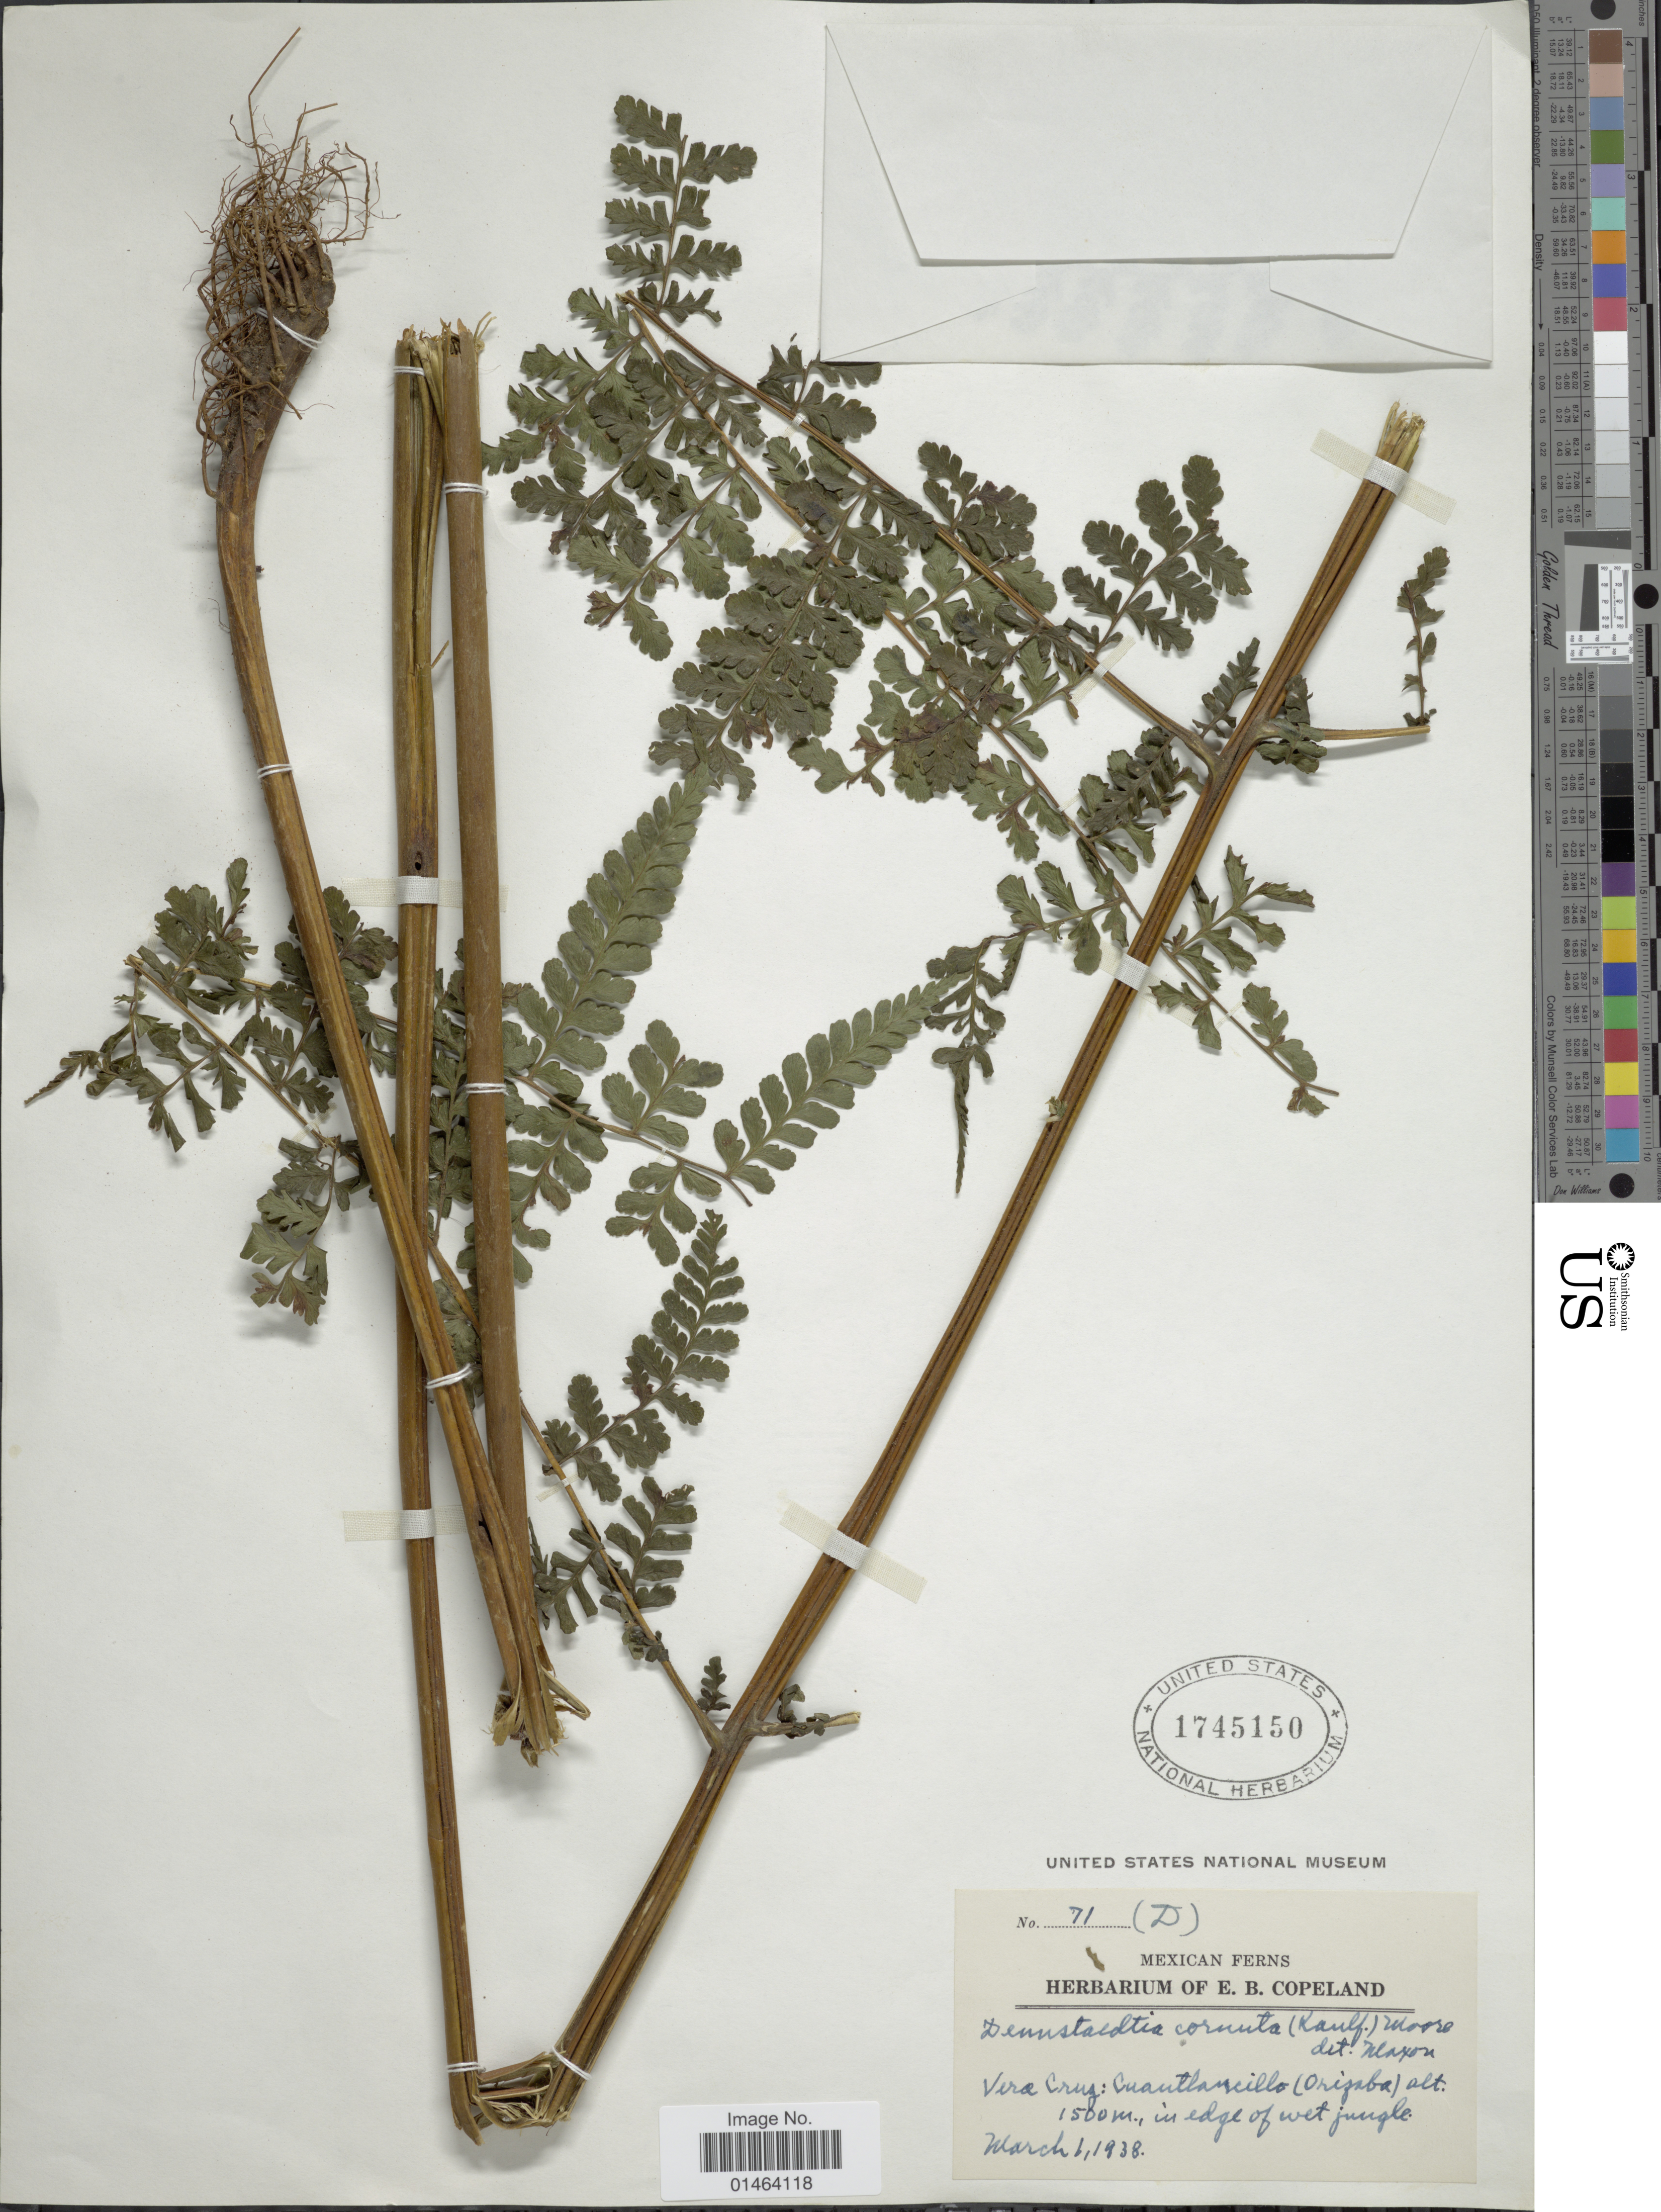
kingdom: Plantae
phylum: Tracheophyta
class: Polypodiopsida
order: Polypodiales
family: Dennstaedtiaceae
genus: Dennstaedtia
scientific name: Dennstaedtia cornuta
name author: (Kaulf.) Mett.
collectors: ex herb. E. B. Copeland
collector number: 71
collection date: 1938-03-06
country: Mexico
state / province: Veracruz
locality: Mexico, Vera Cruz: Cuautlancillo (Orizaba).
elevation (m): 1500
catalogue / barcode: US 1745150